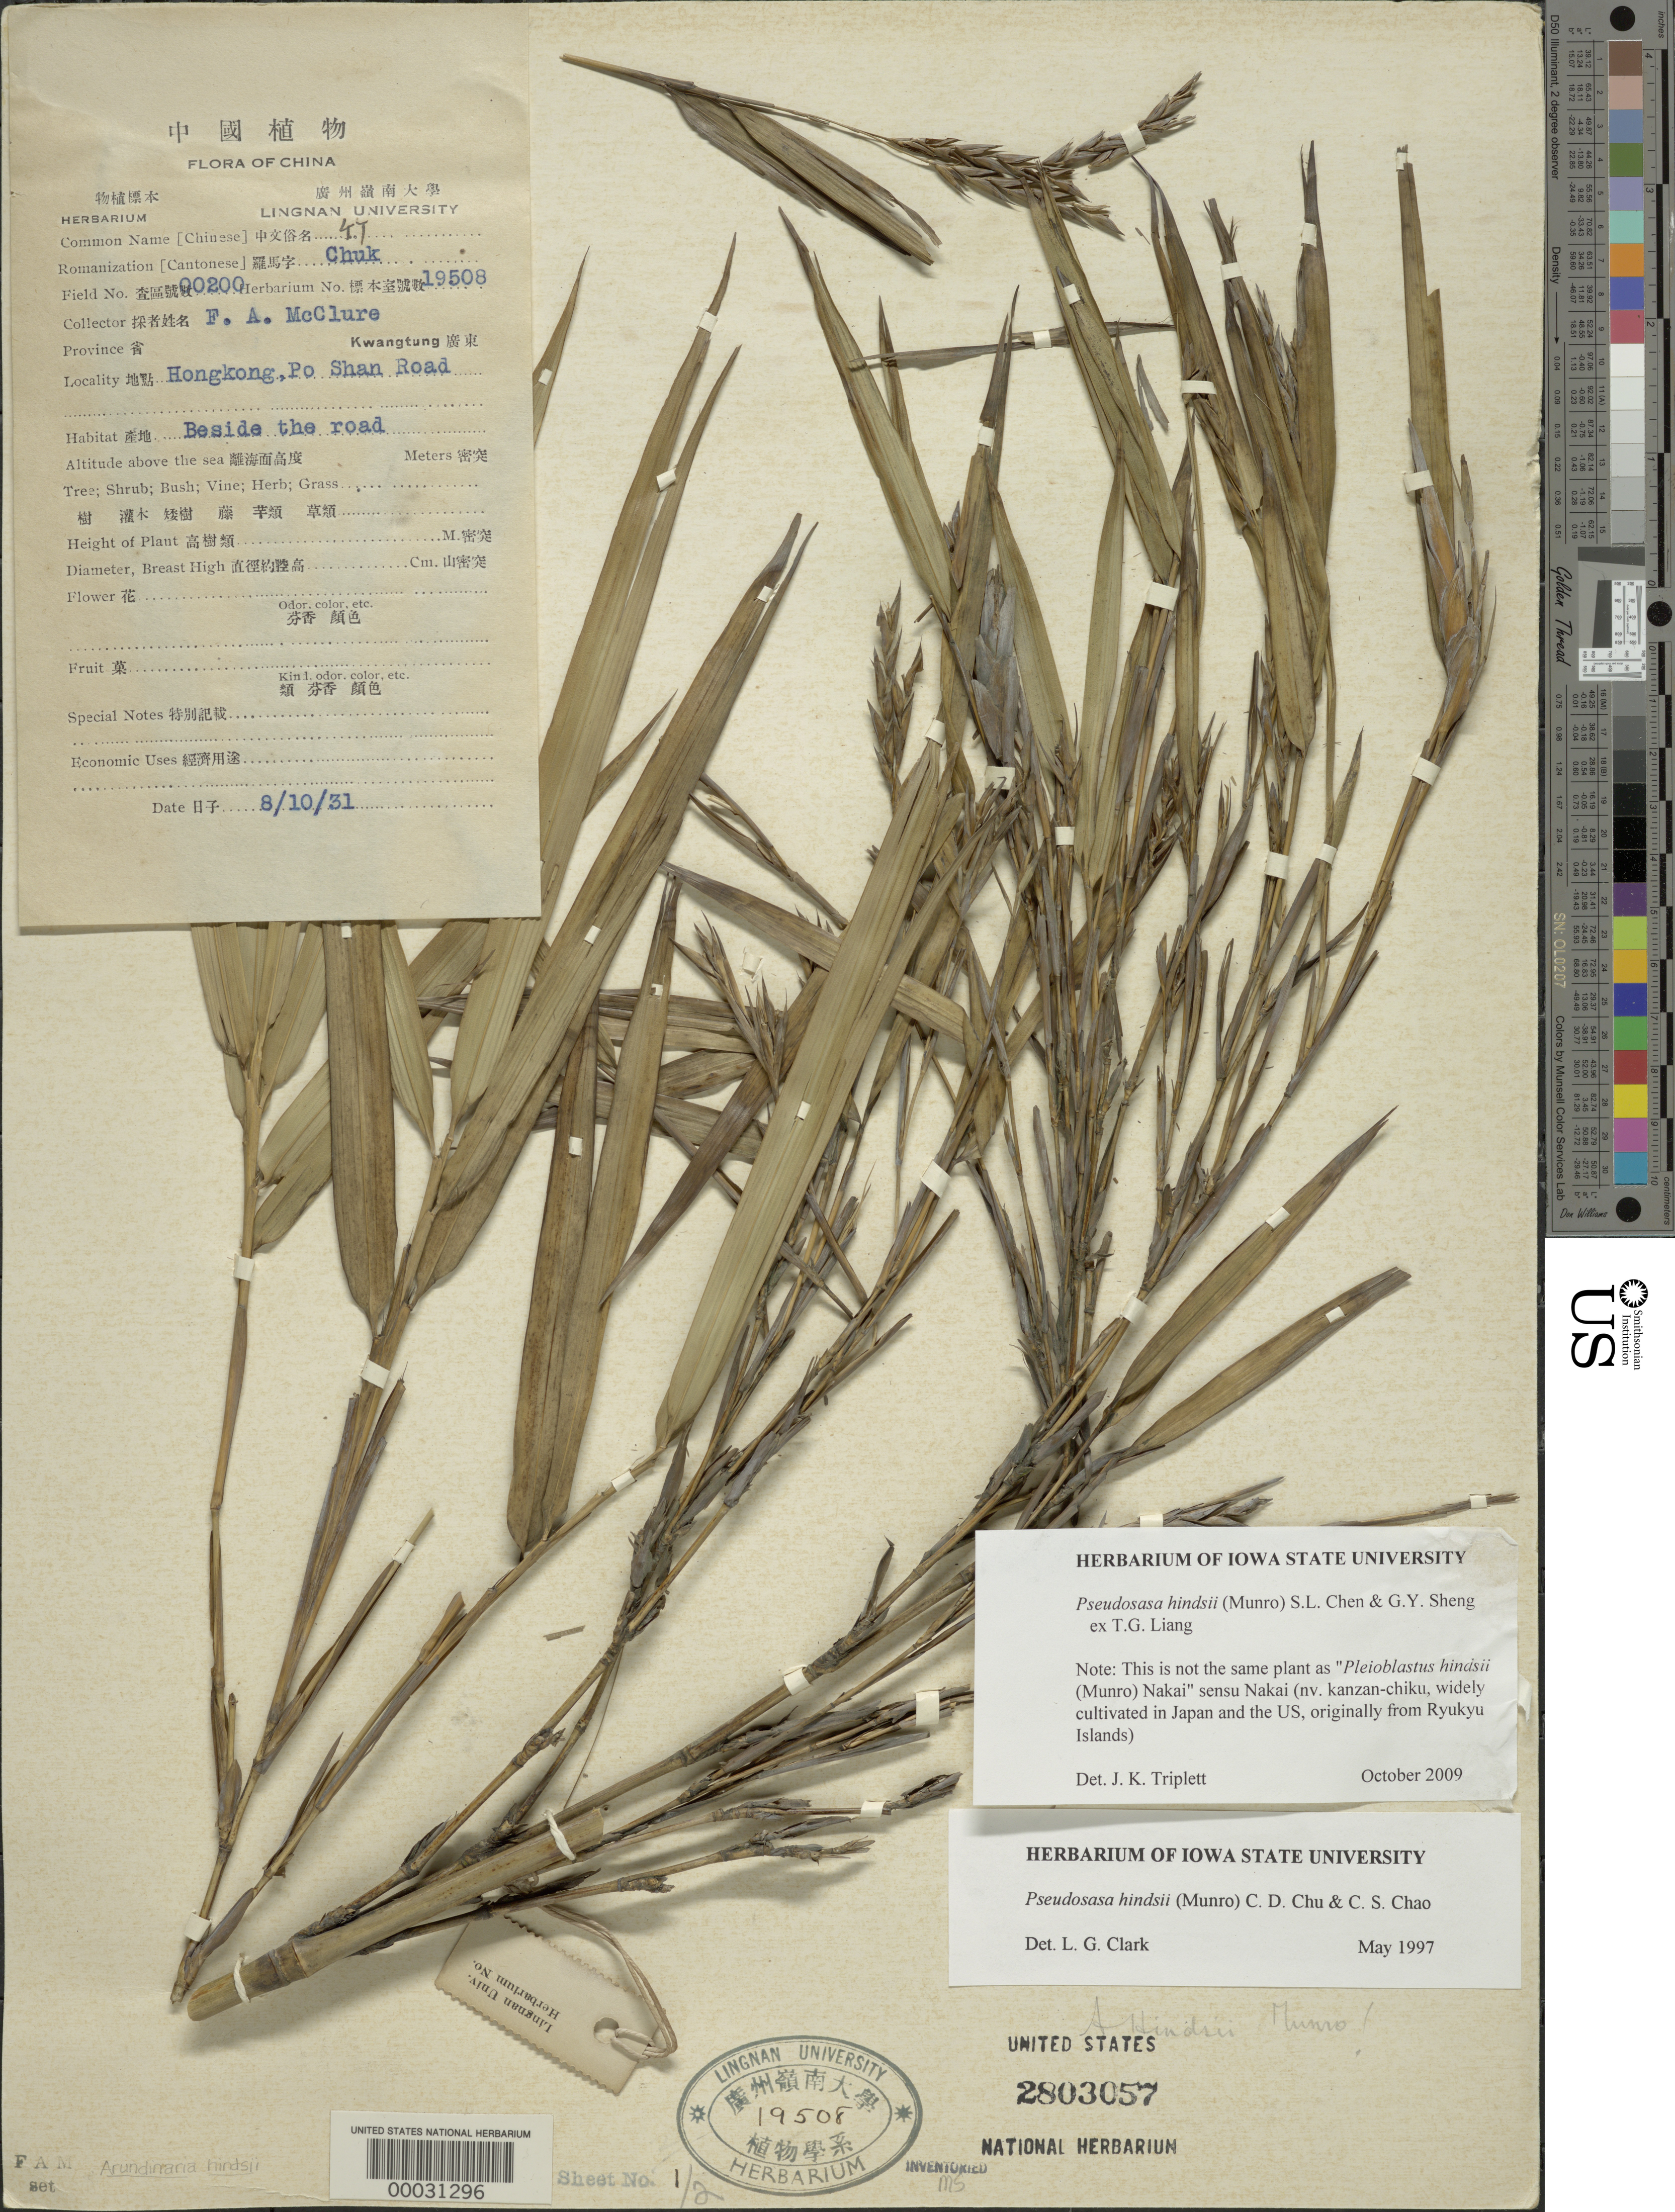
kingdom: Plantae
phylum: Tracheophyta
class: Liliopsida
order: Poales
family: Poaceae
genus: Pseudosasa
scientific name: Pseudosasa hindsii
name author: (Munro) S.L. Chen & G.Y. Sheng ex T.G. Liang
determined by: Triplett, J. K.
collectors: F. A. McClure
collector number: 200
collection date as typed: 08 Oct 1931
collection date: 1931-10-08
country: China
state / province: Guangdong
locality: Hong kong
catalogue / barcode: US 2803057